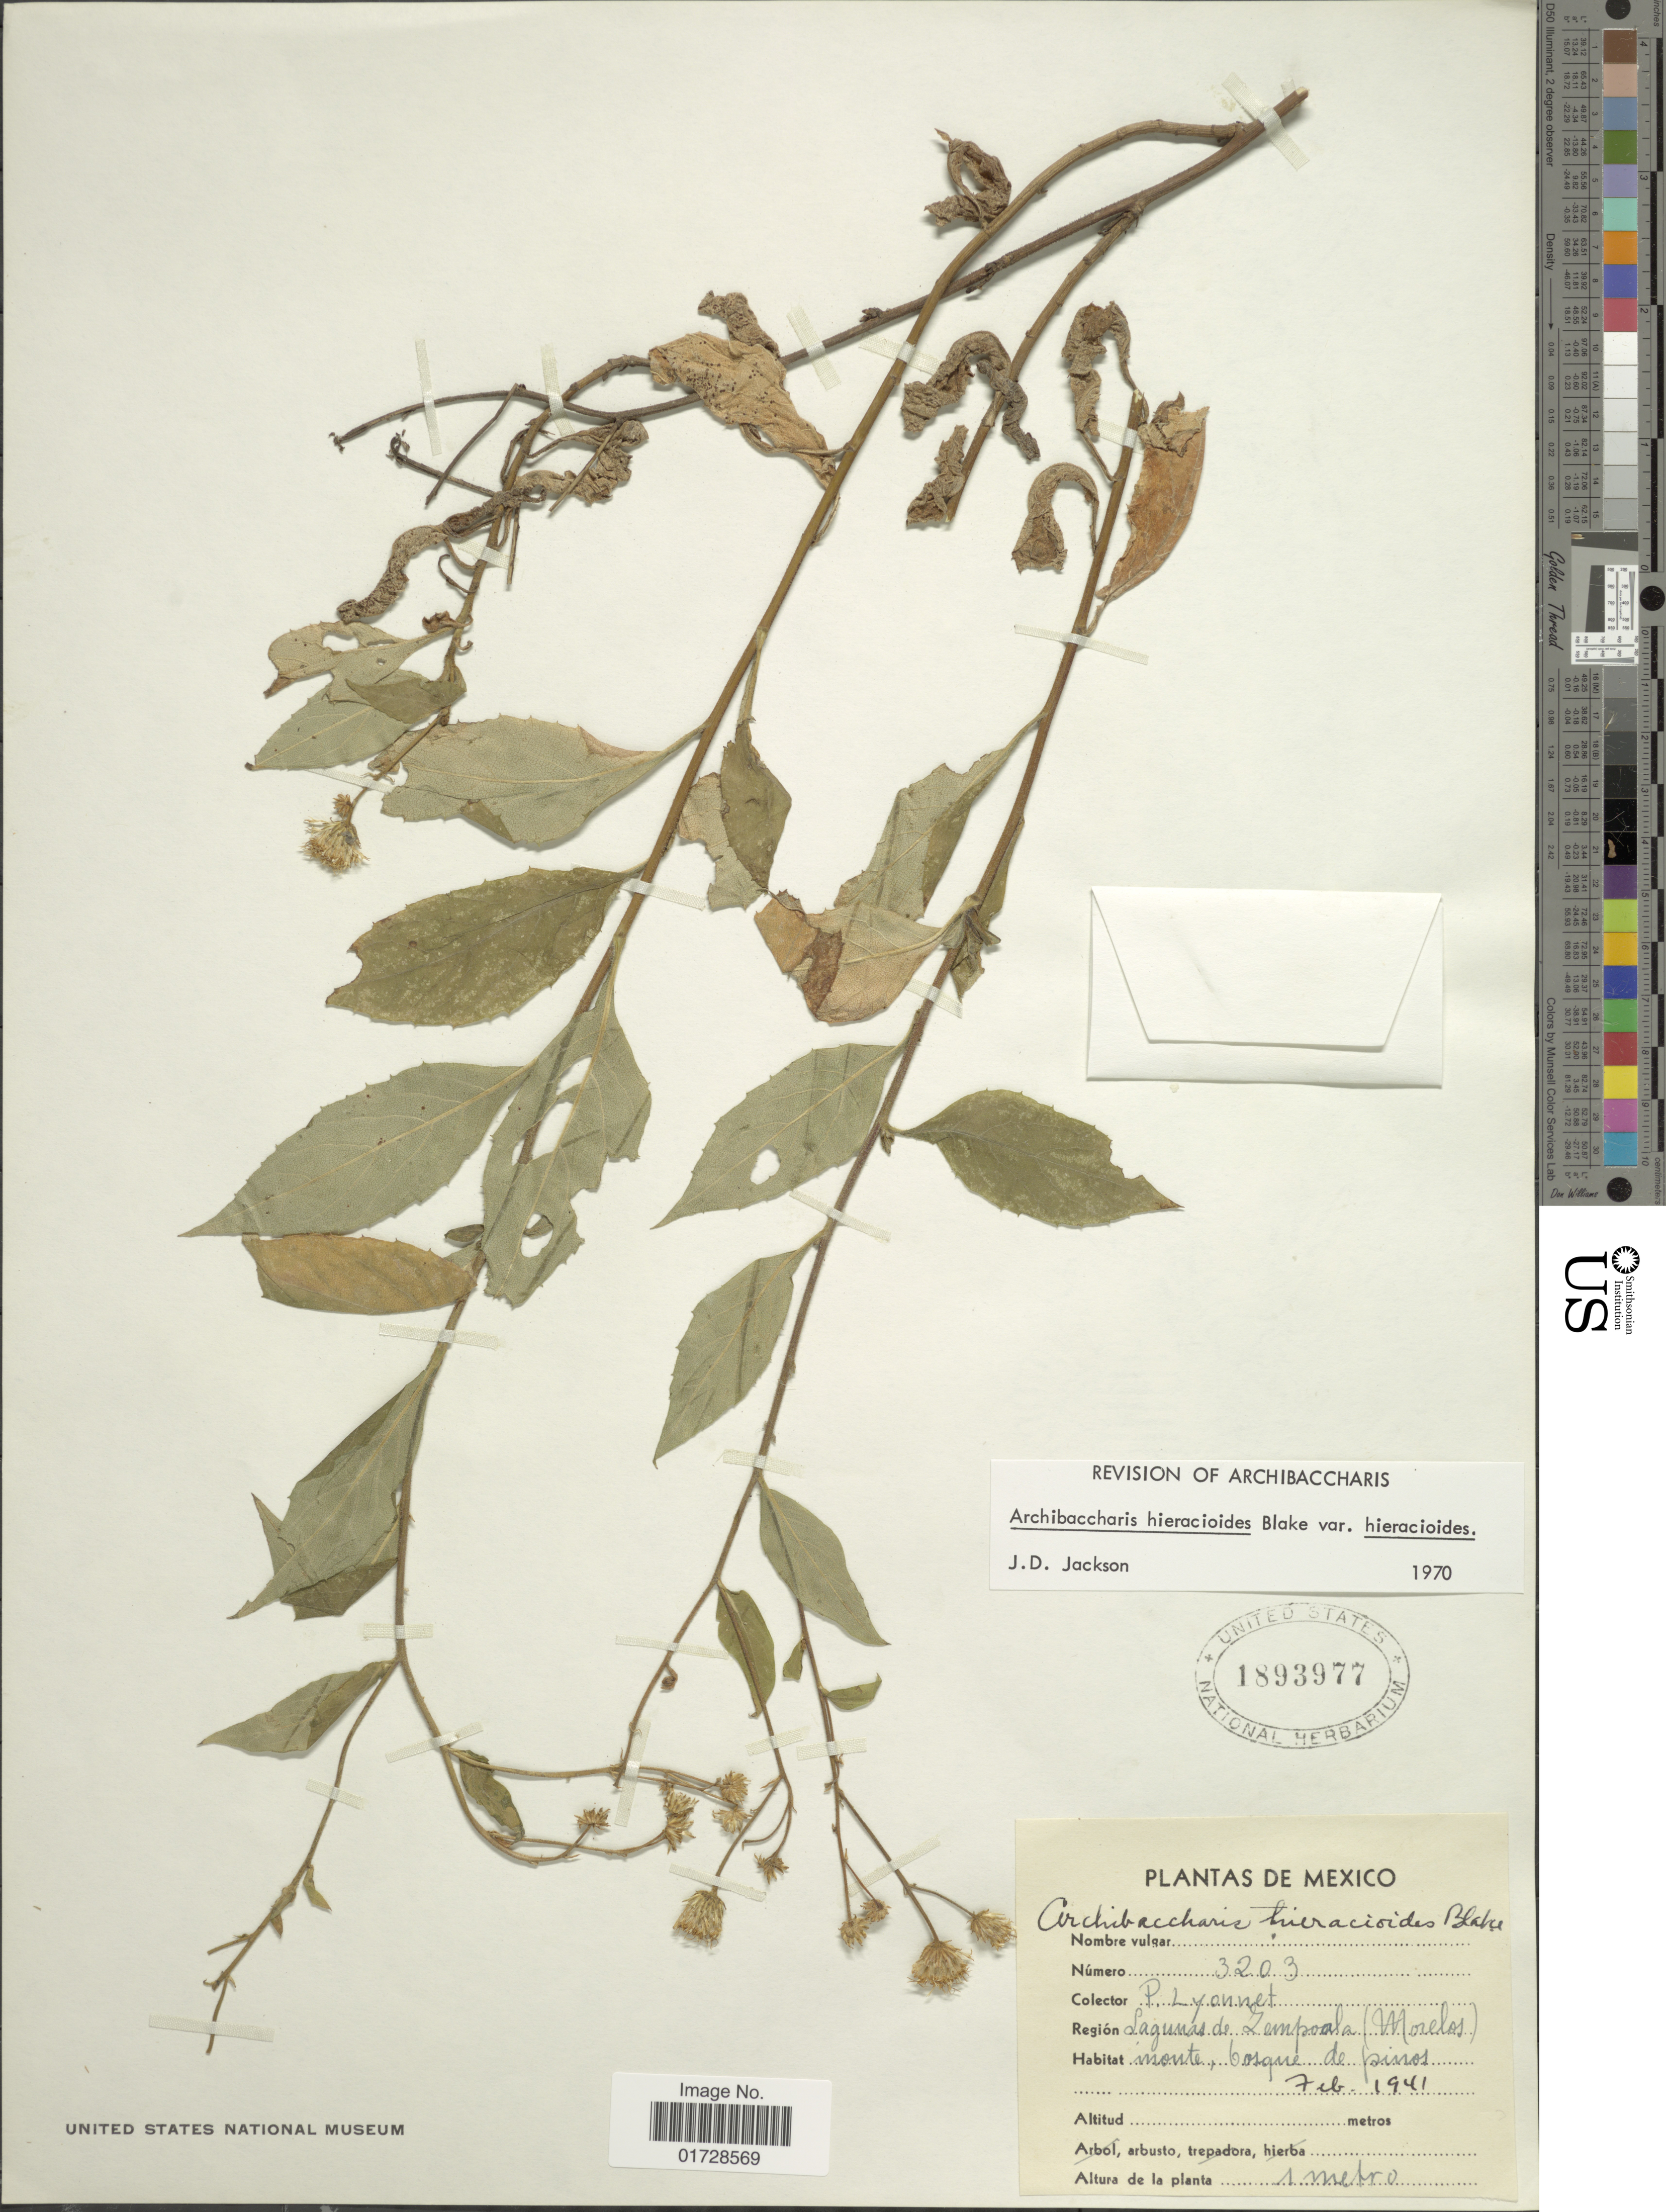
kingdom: Plantae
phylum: Tracheophyta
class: Magnoliopsida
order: Asterales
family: Asteraceae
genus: Archibaccharis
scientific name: Archibaccharis hieracioides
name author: (S.F. Blake) S.F. Blake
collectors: P. Lyonnet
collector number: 3203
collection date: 1941-02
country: Mexico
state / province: Morelos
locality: Lagunas de Zempoala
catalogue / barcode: US 1893977